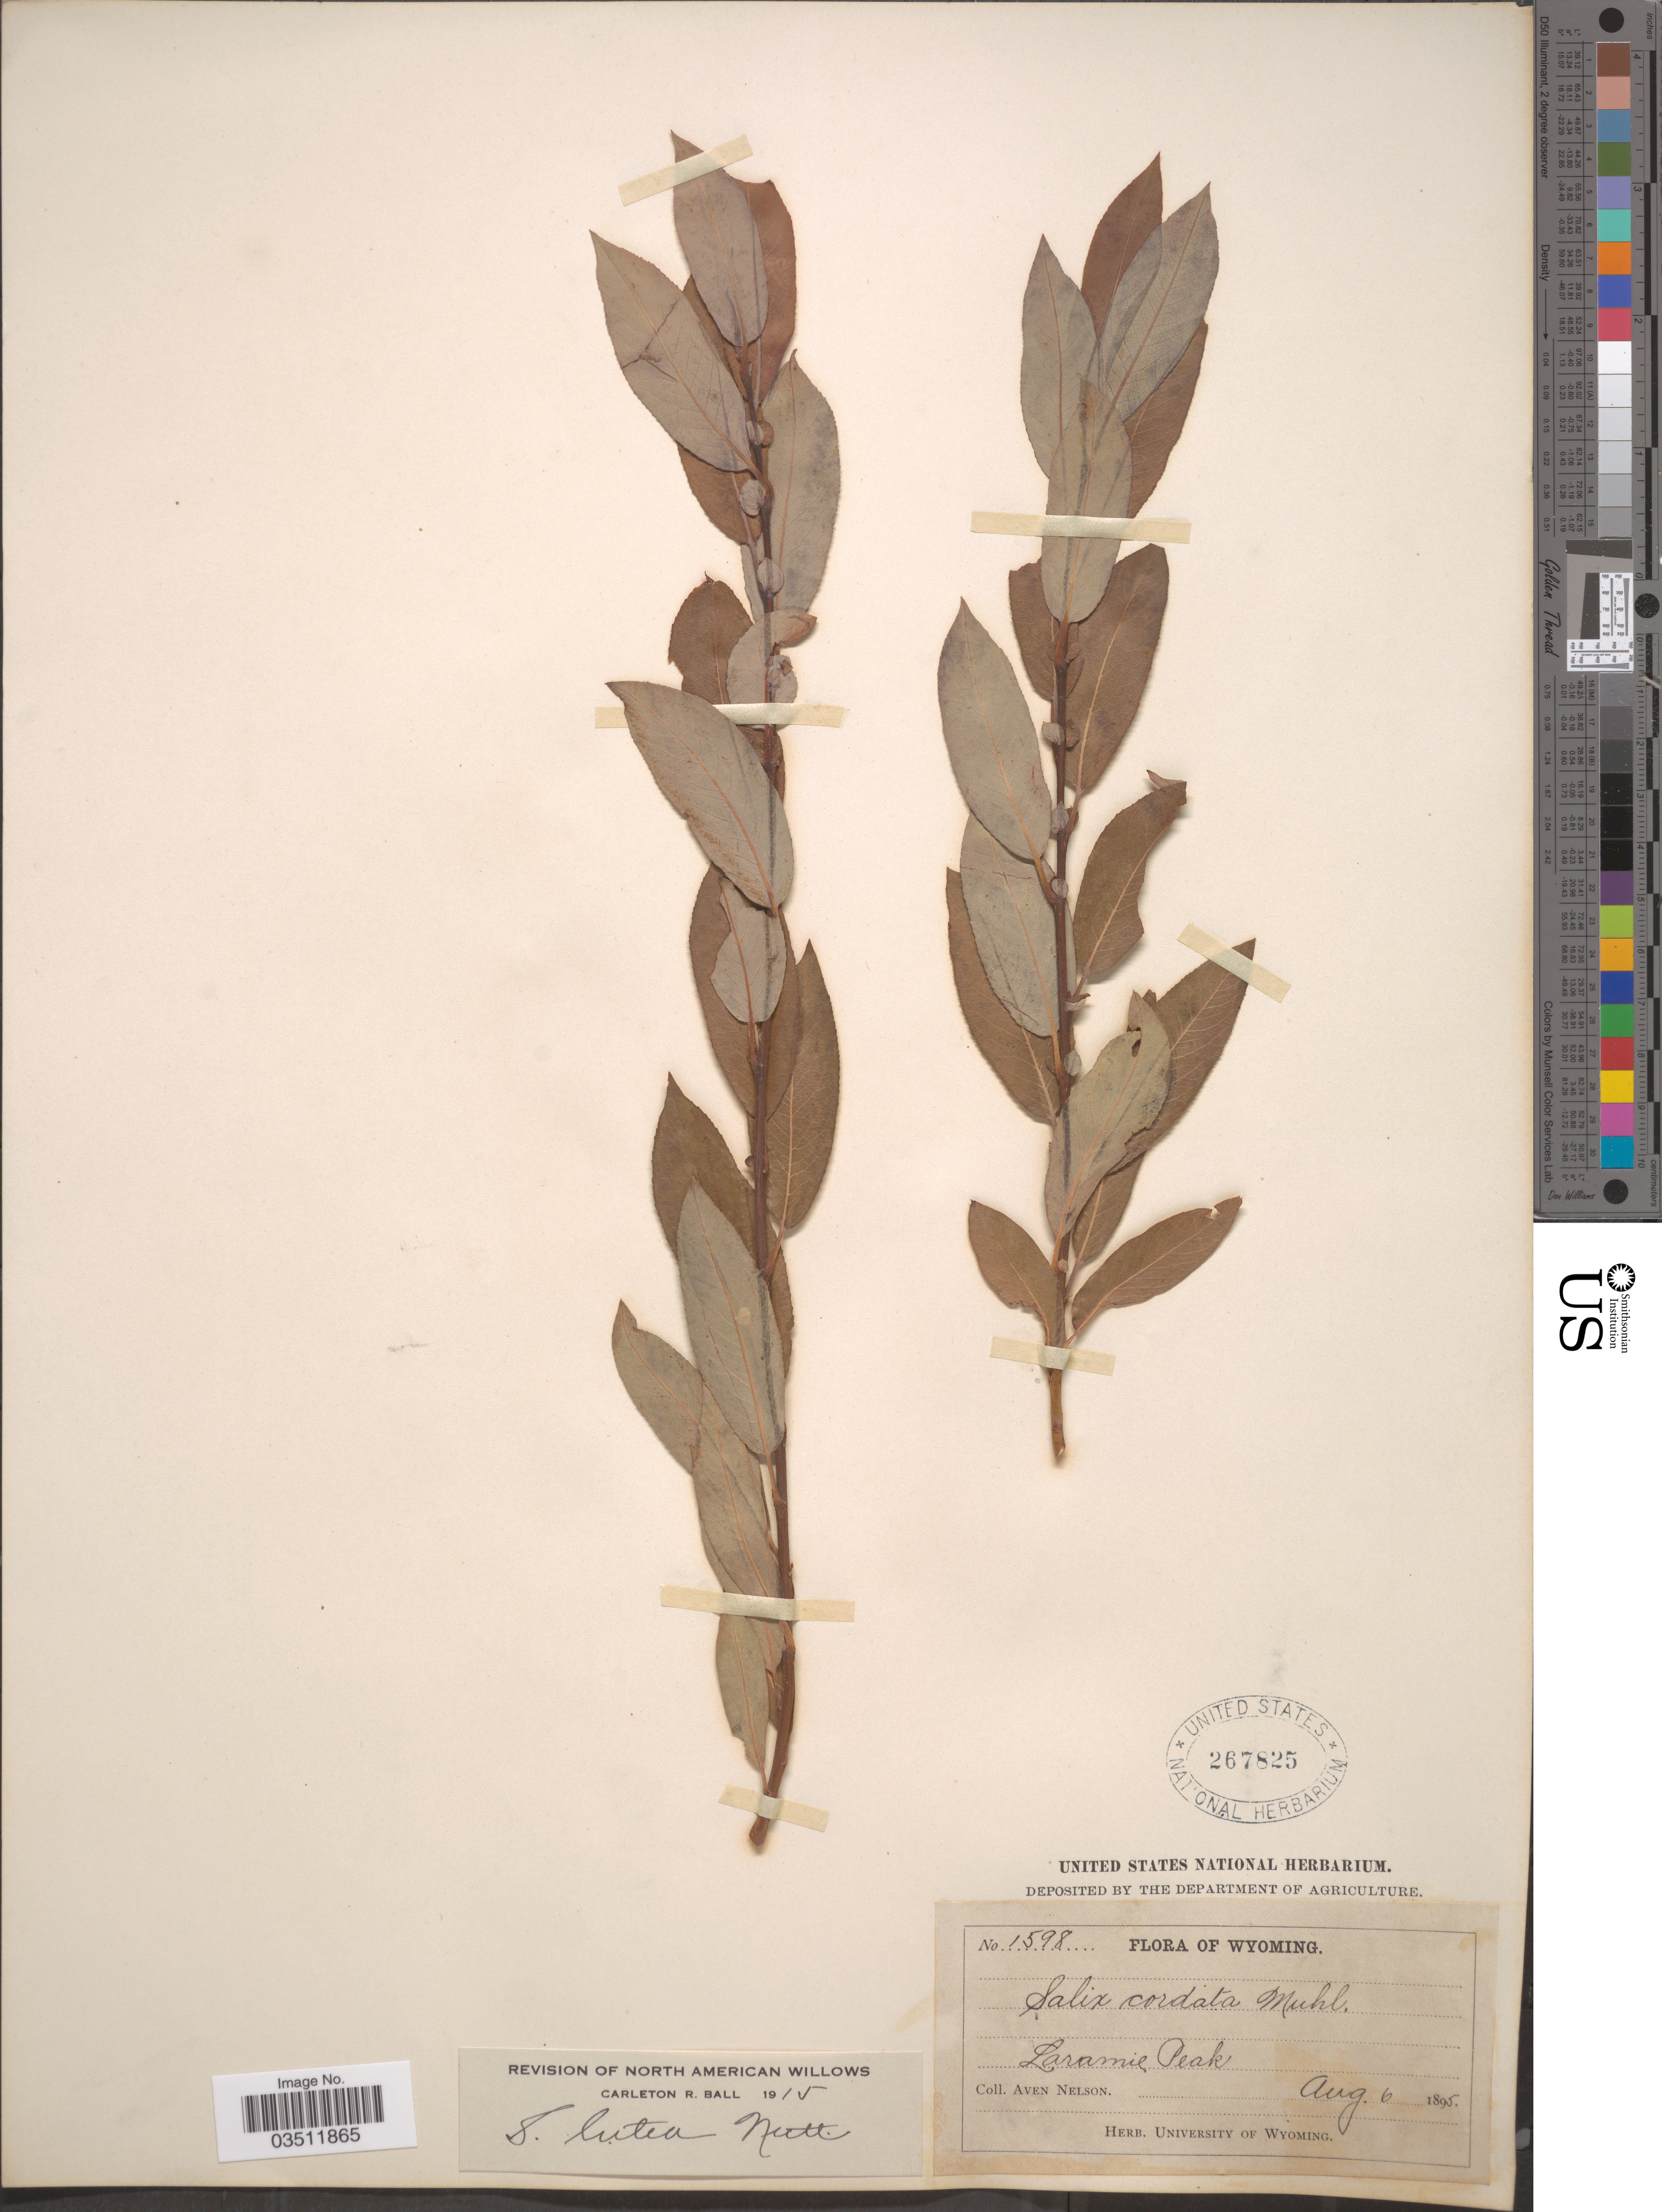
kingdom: Plantae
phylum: Tracheophyta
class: Magnoliopsida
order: Malpighiales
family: Salicaceae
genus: Salix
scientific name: Salix lutea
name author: Nutt.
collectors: A. Nelson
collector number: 1598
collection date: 1895-08-06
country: United States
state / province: Wyoming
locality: Laramie Peak.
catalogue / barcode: US 267825